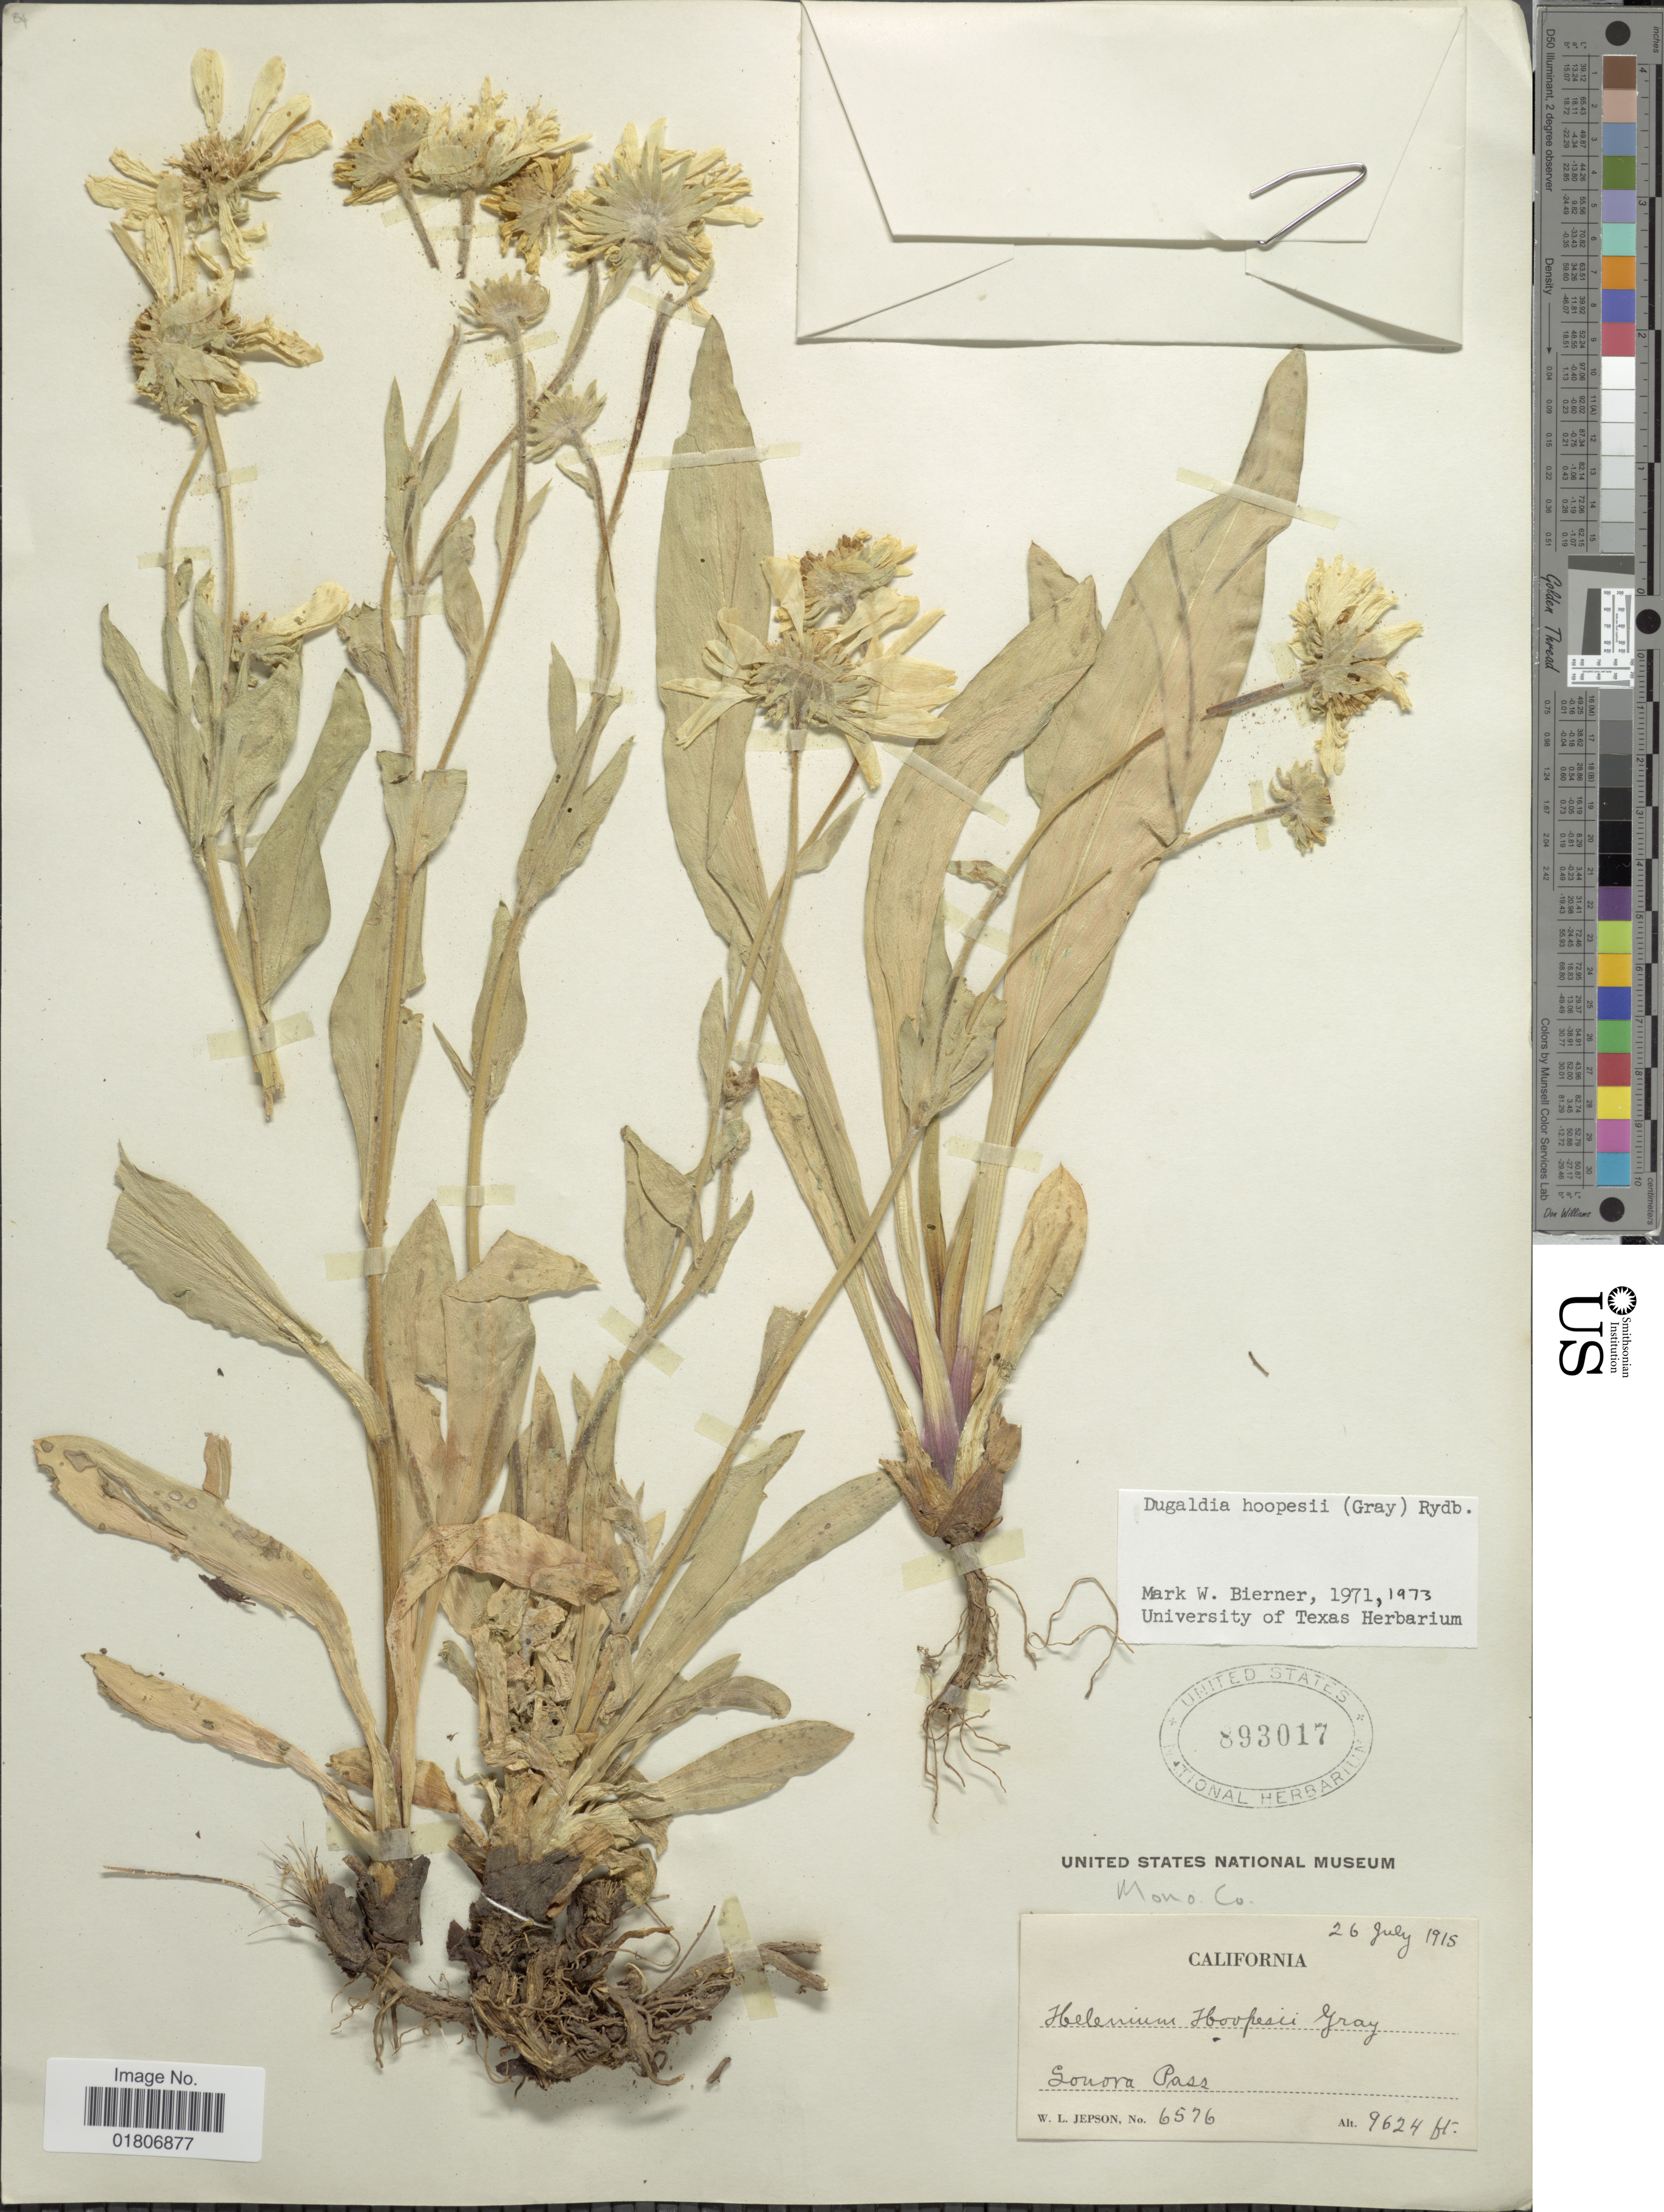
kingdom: Plantae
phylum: Tracheophyta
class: Magnoliopsida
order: Asterales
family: Asteraceae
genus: Dugaldia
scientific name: Dugaldia hoopesii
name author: (A. Gray) Rydb.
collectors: W. L. Jepson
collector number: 6576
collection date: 1915-07-26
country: United States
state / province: California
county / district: Mono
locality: Mono Co. Sonora Pass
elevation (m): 2933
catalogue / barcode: US 893017